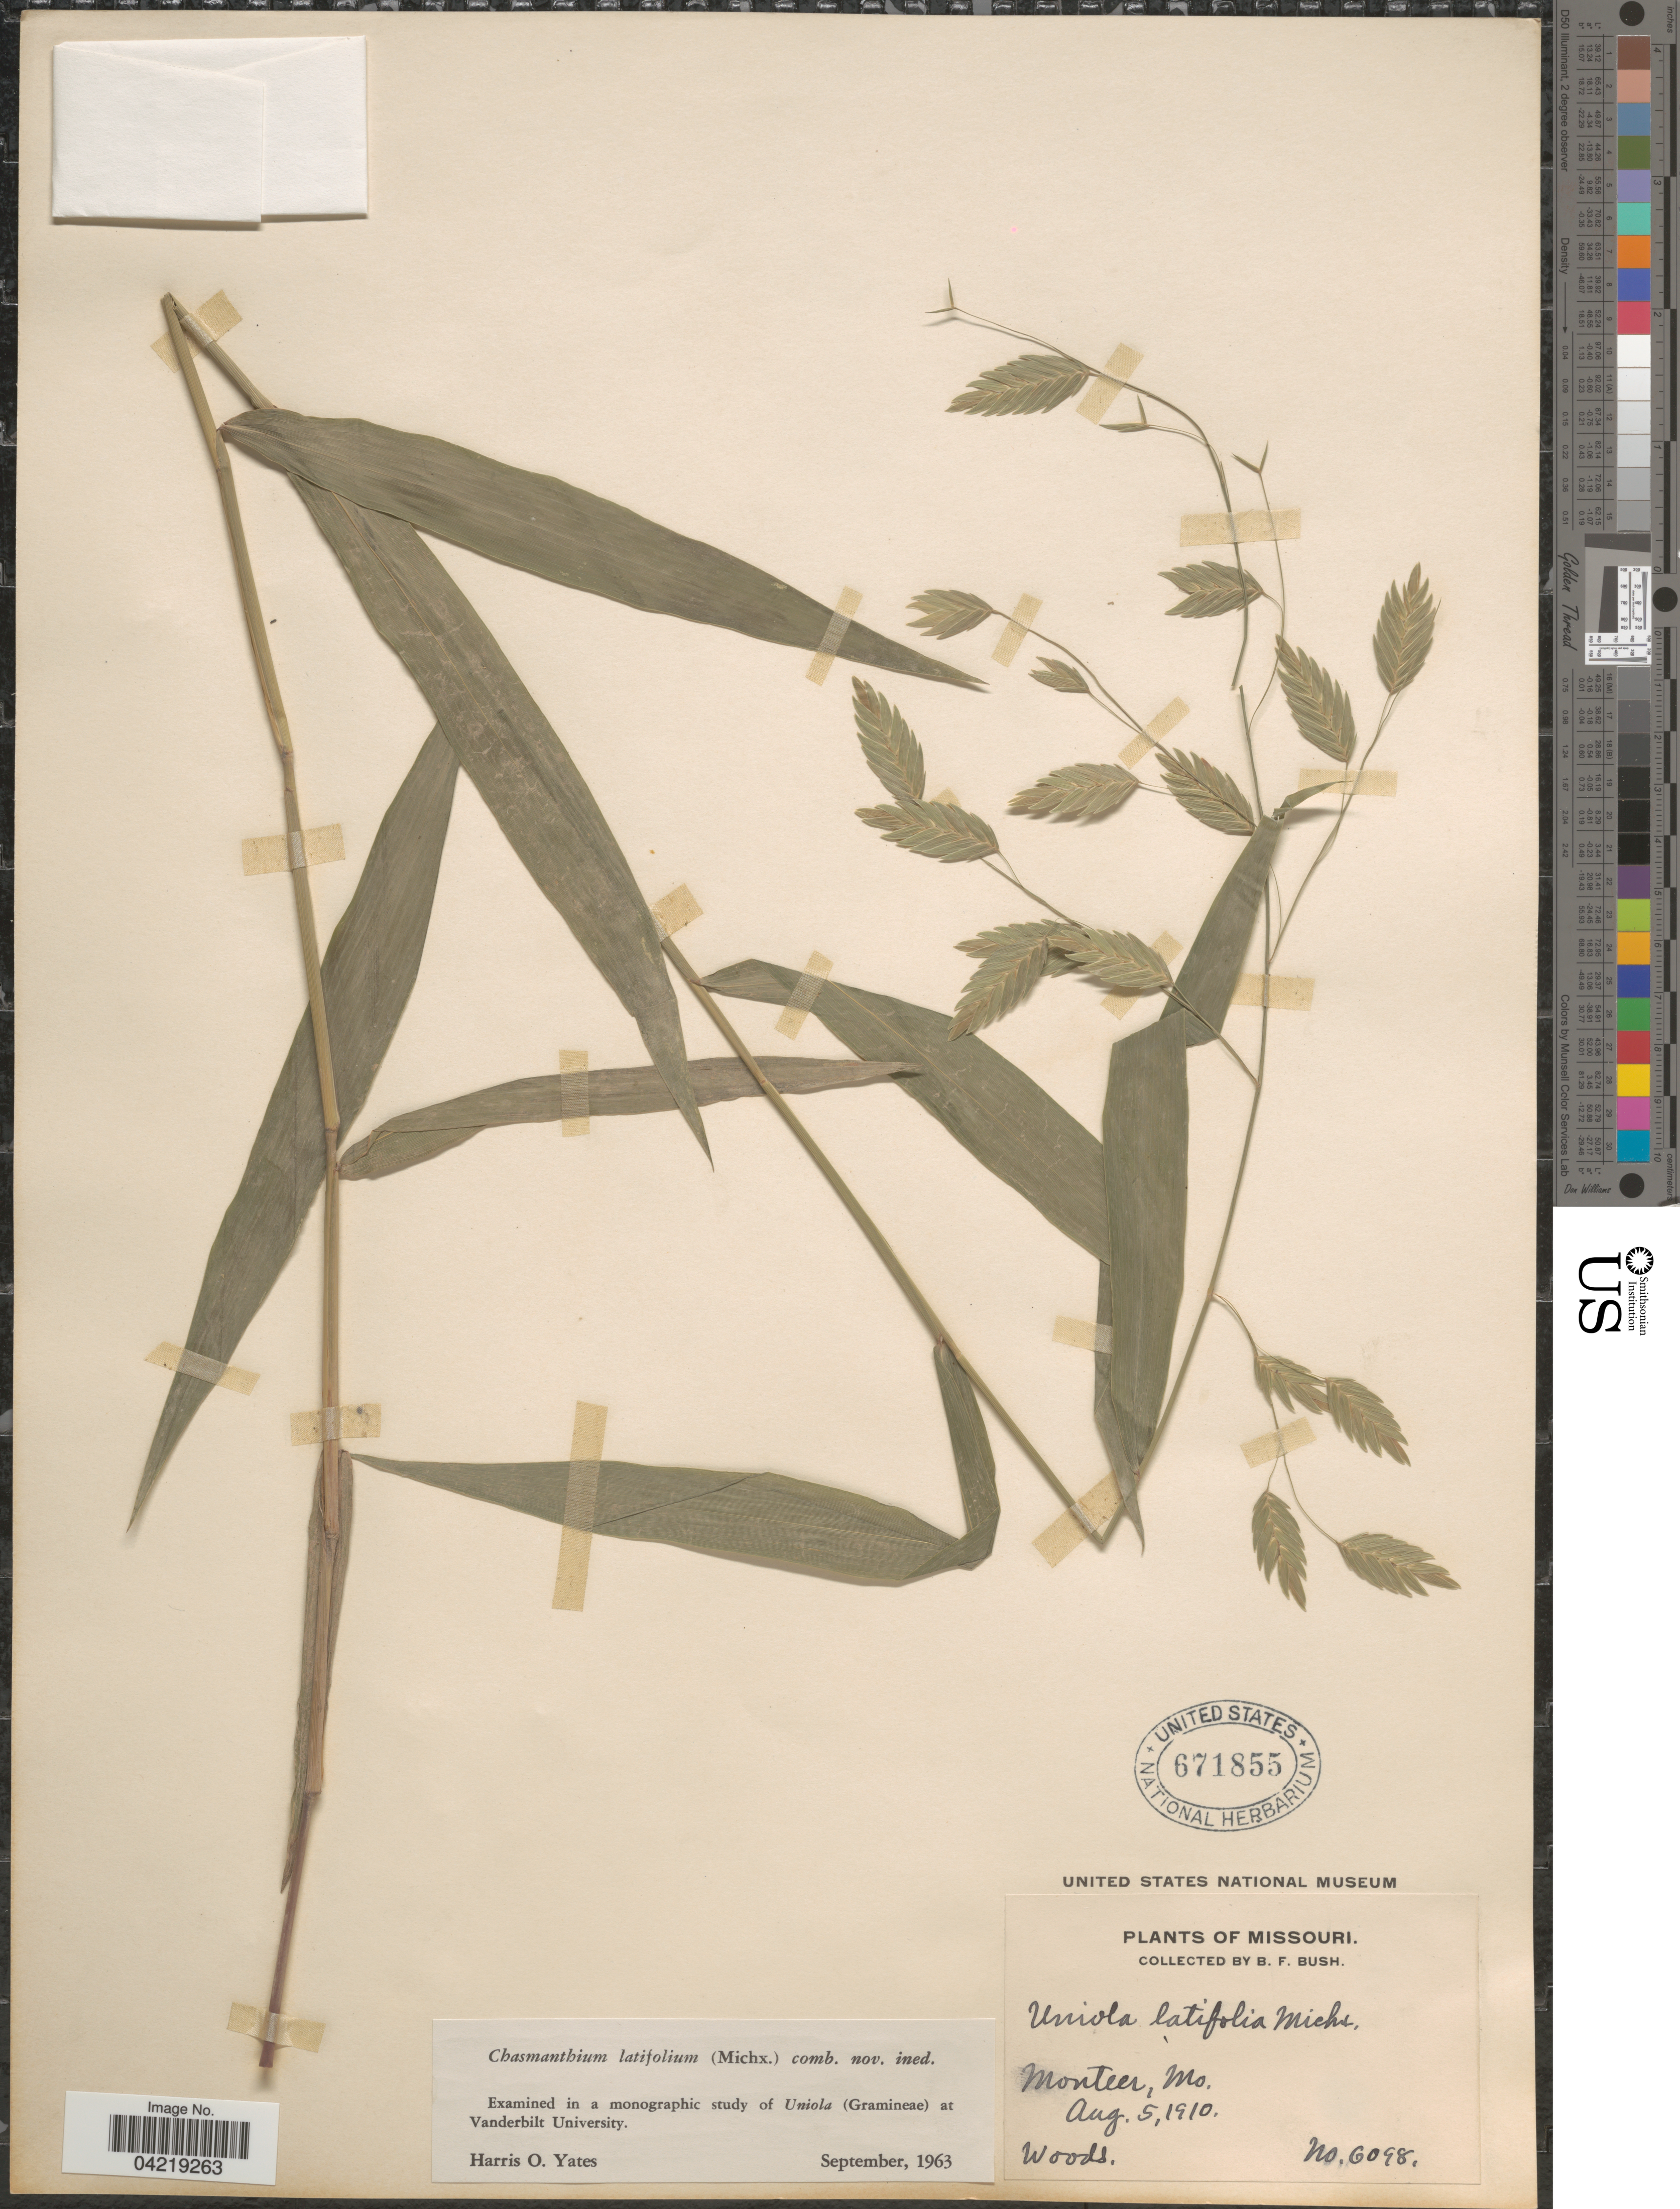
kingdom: Plantae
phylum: Tracheophyta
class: Liliopsida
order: Poales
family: Poaceae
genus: Chasmanthium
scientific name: Chasmanthium latifolium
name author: (Michx.) H.O. Yates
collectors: B. F. Bush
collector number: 6098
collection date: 1910-08-05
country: United States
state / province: Missouri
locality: Montier.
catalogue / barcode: US 671855